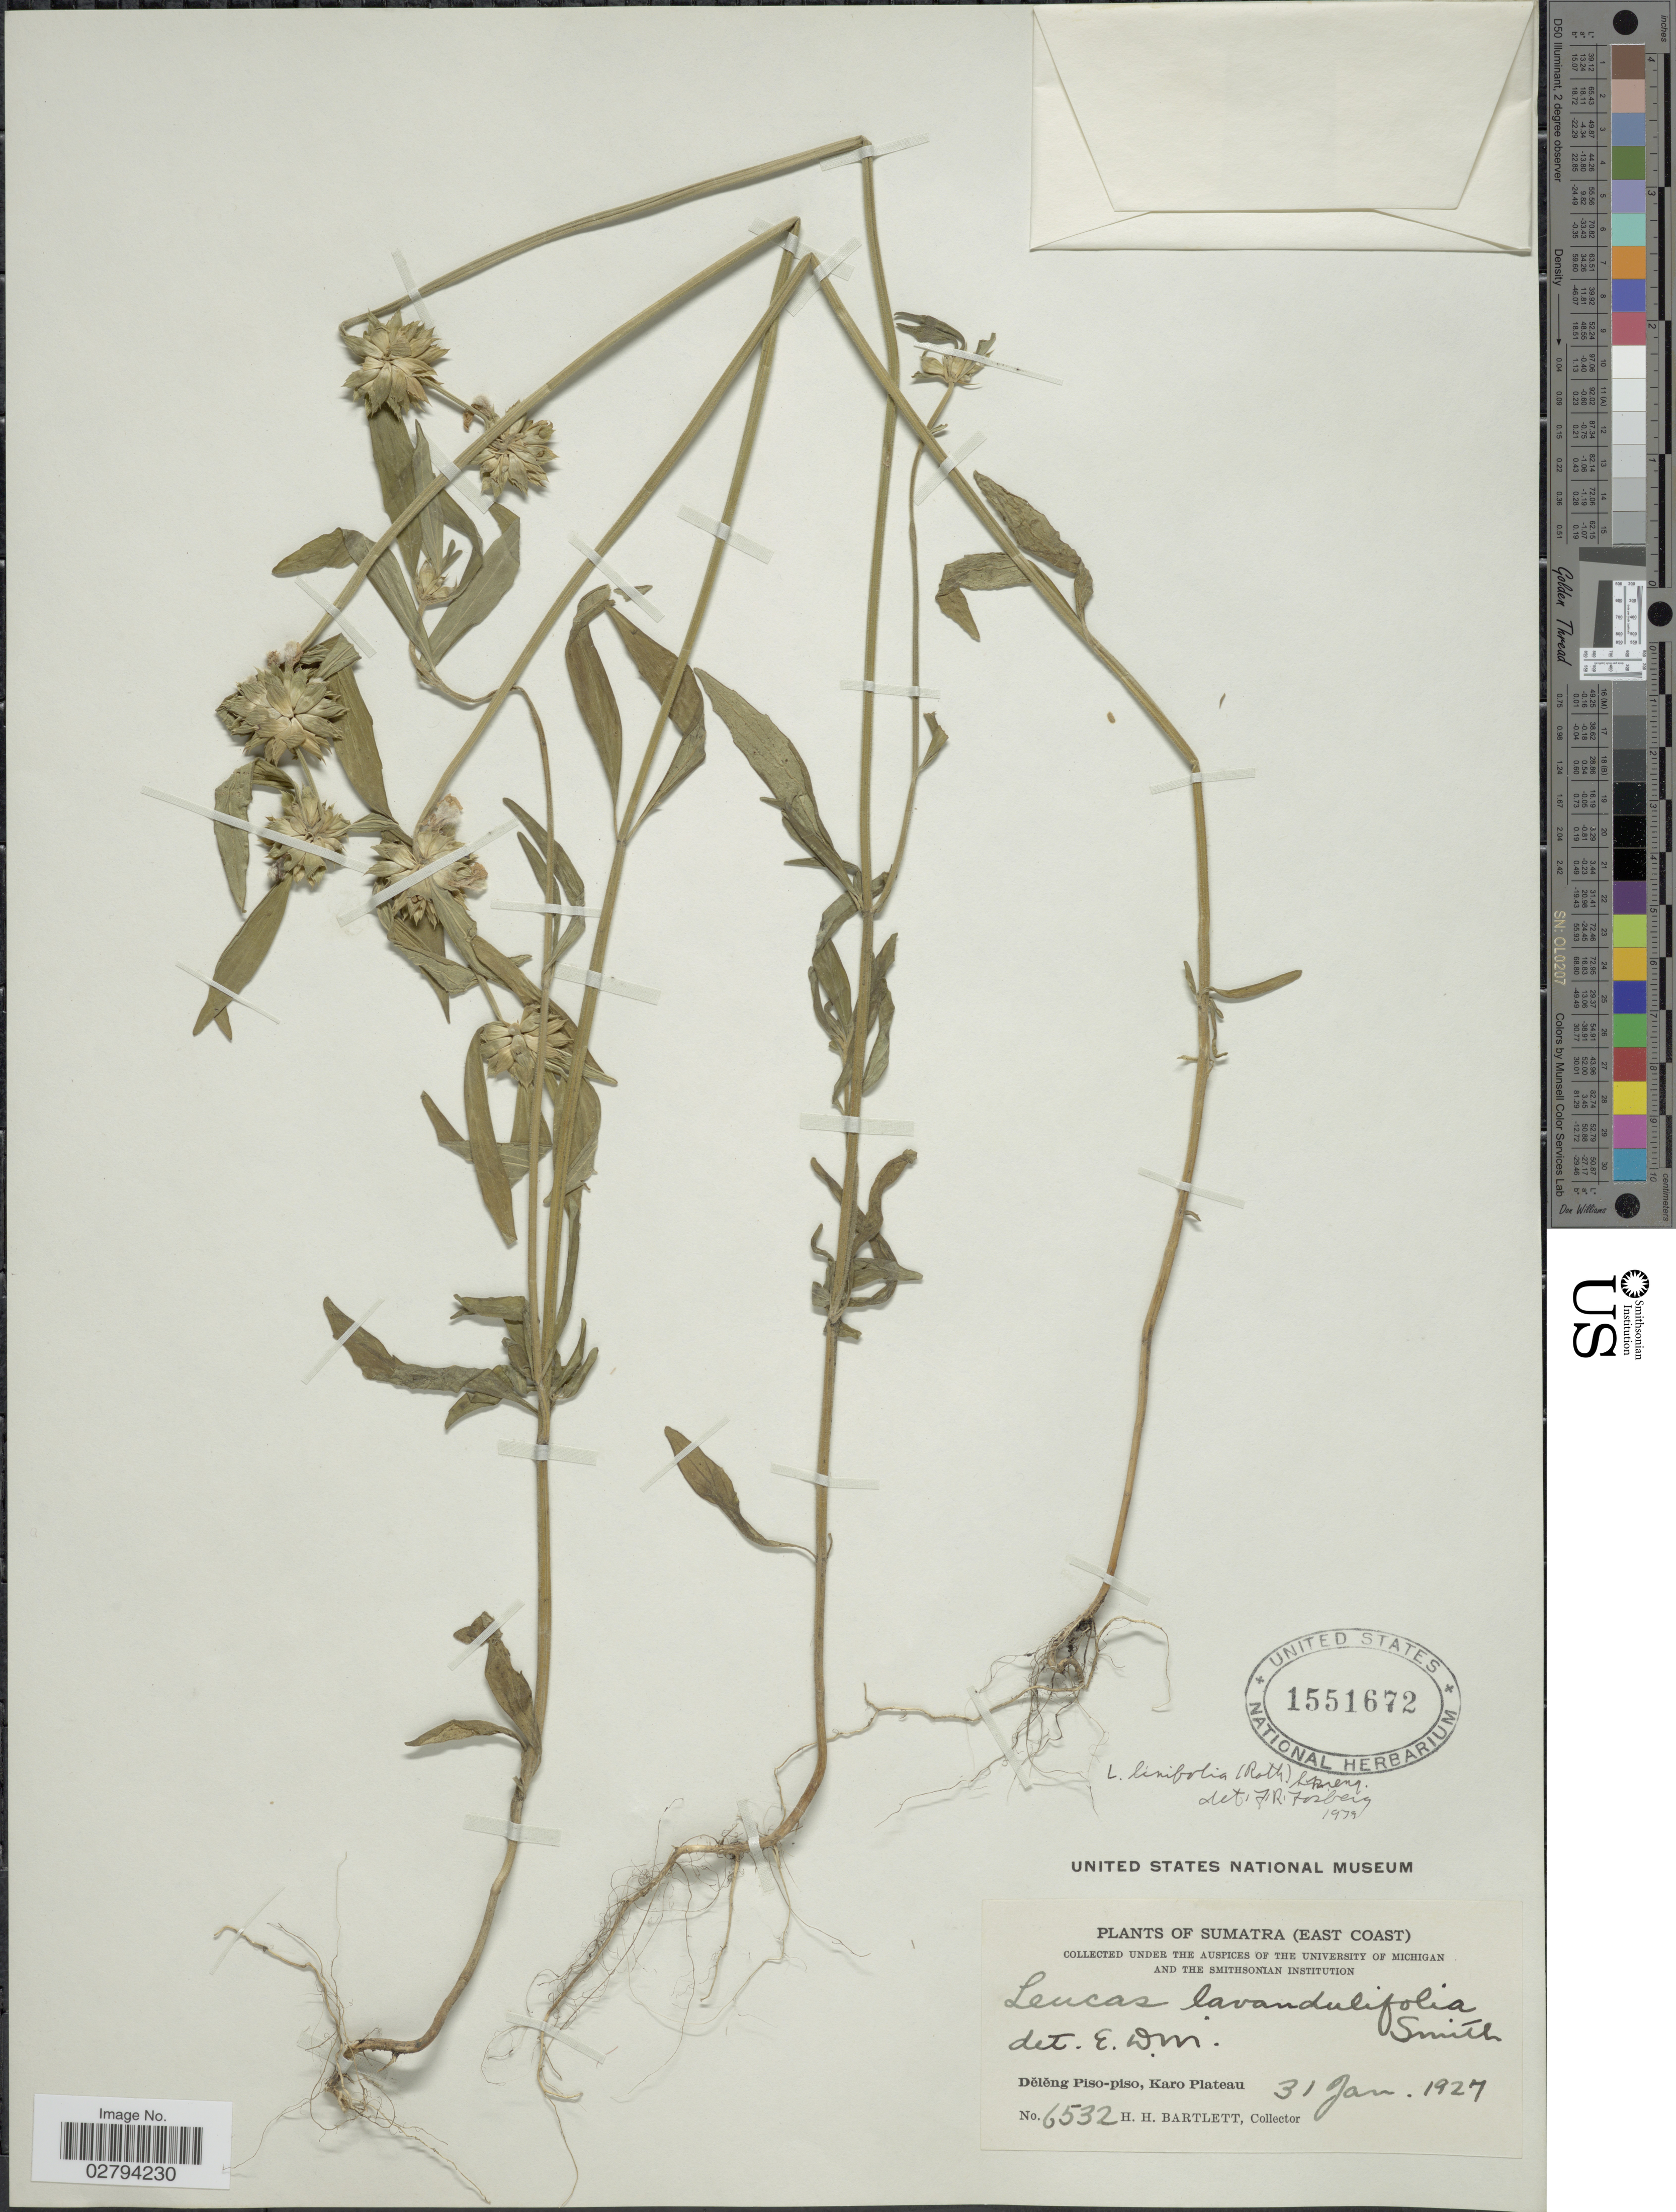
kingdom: Plantae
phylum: Tracheophyta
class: Magnoliopsida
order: Lamiales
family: Lamiaceae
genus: Leucas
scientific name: Leucas lavandulifolia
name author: Small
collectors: H. H. Bartlett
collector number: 6532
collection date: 1927-01-31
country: Indonesia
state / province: Sumatra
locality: Sumatra (East Coast), Deleng Piso-piso, Karo Plateau.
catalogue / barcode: US 1551672